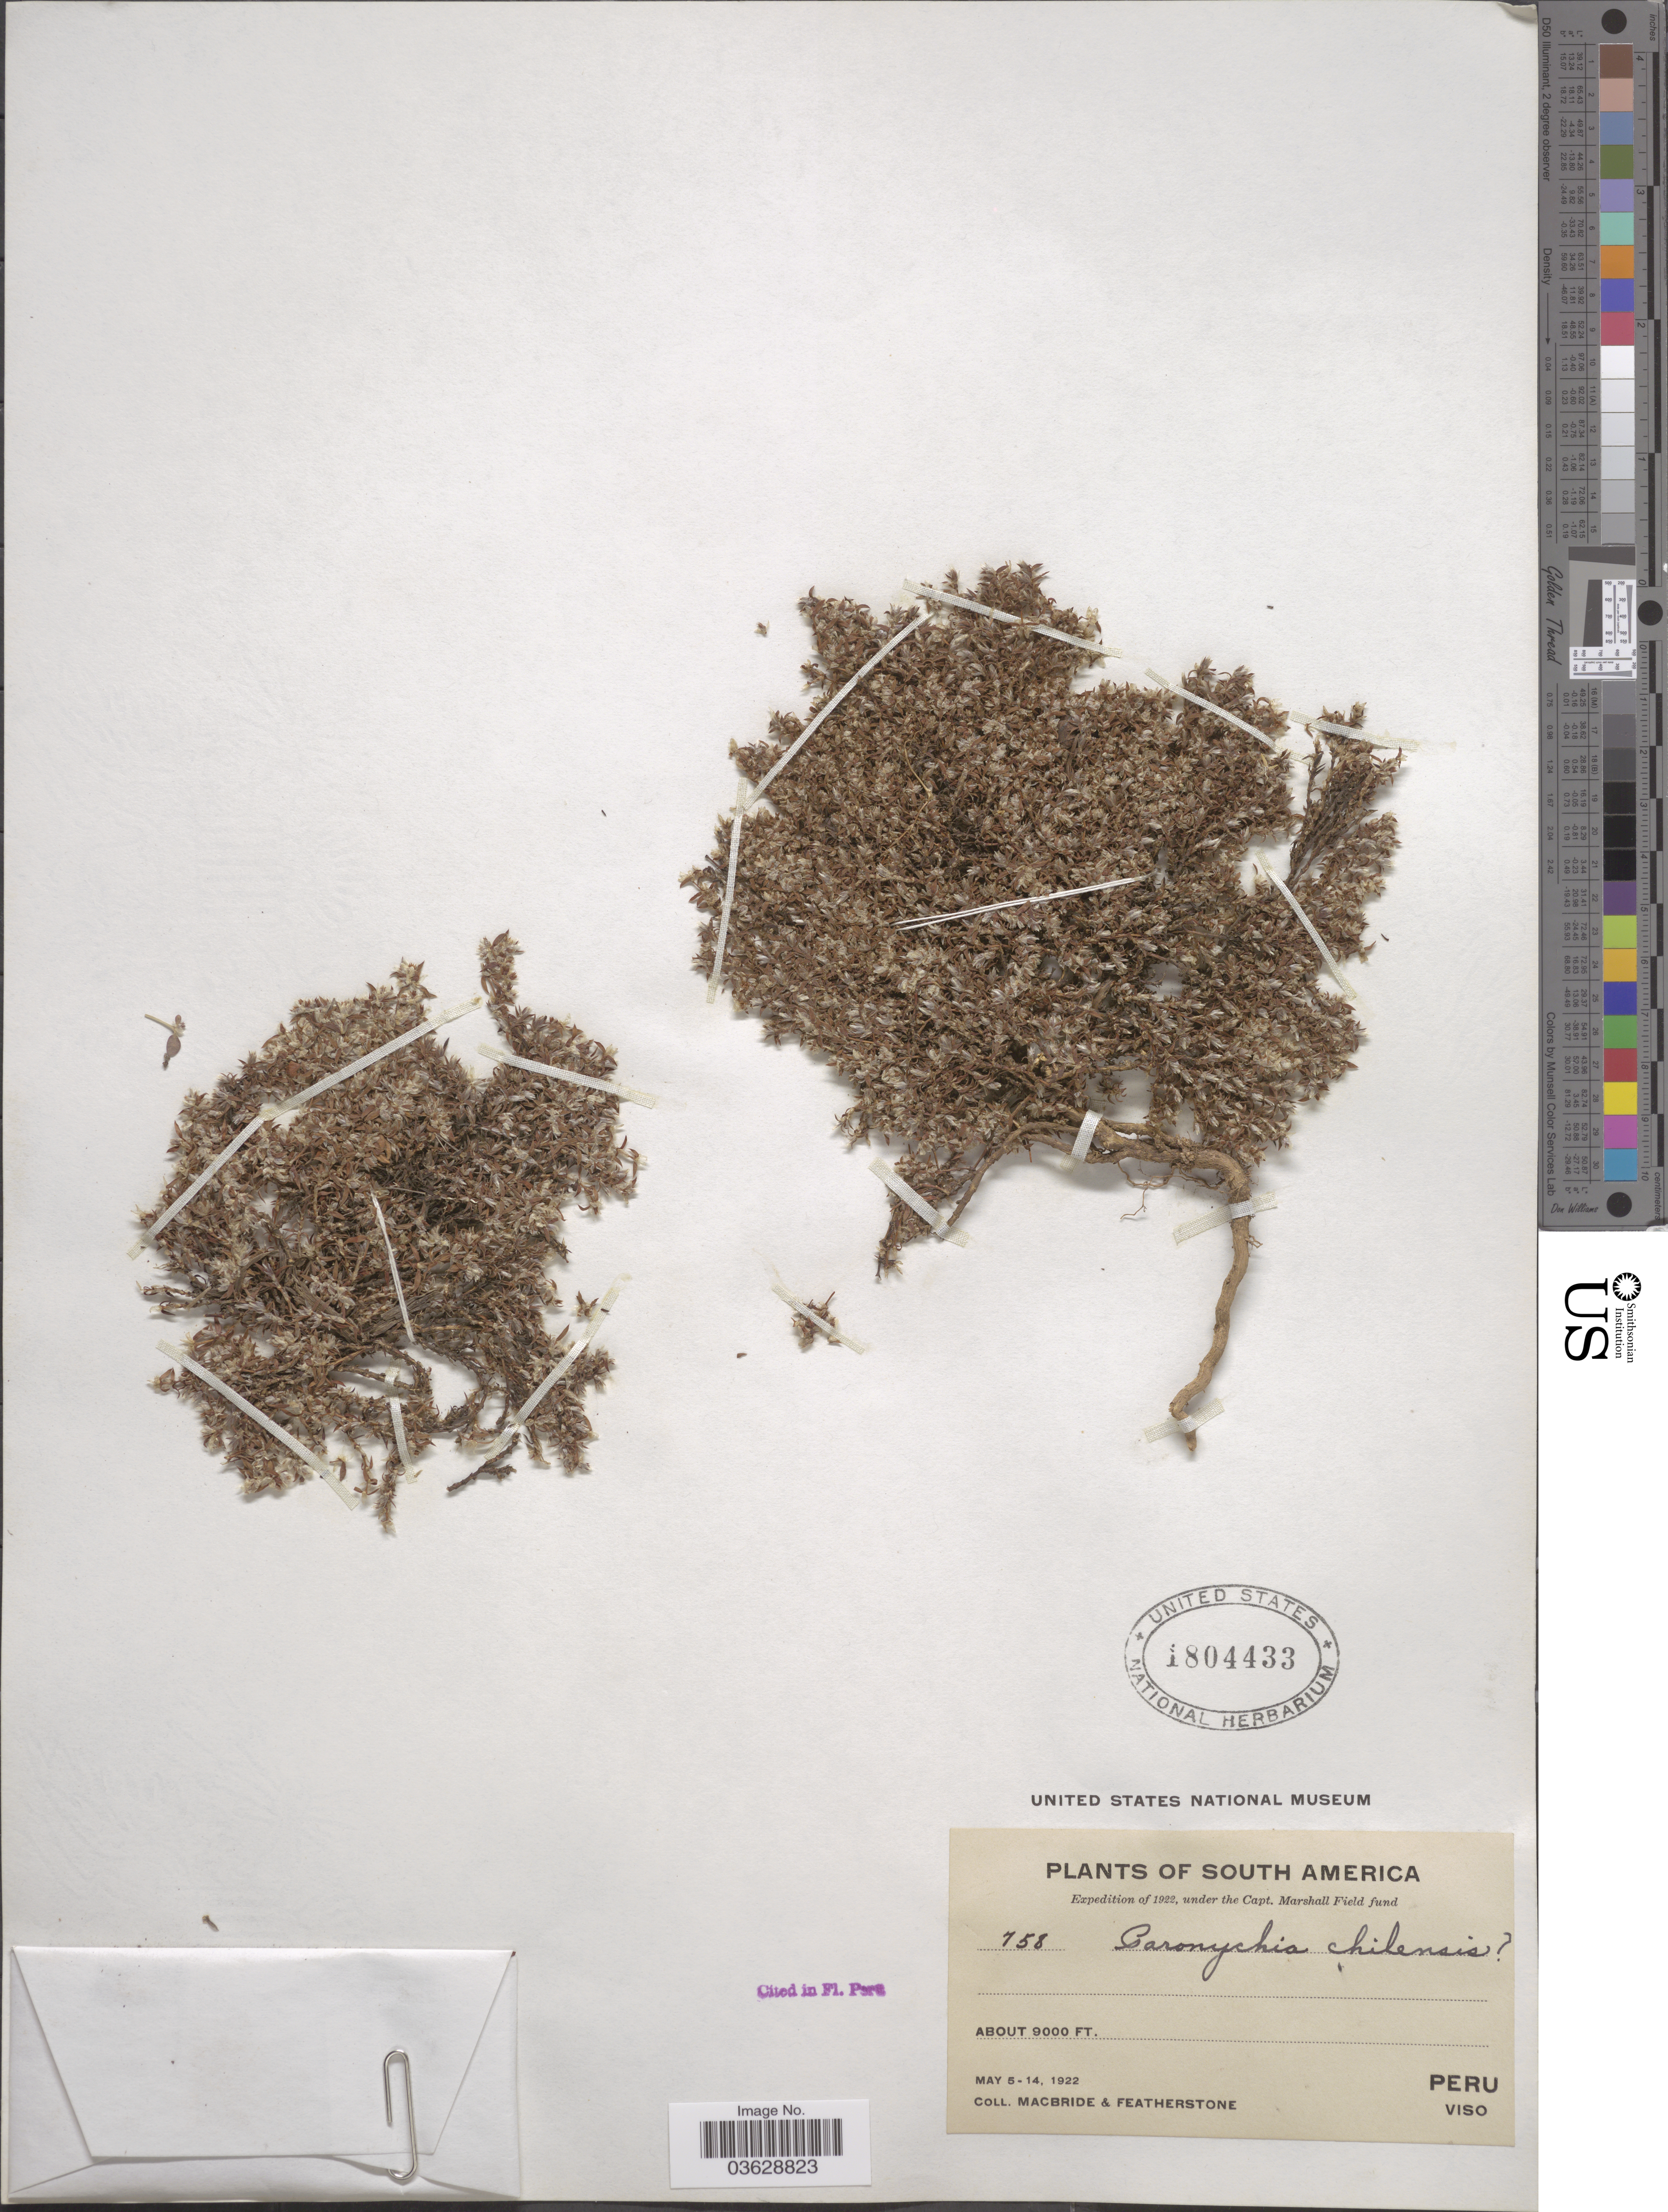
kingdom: Plantae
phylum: Tracheophyta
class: Magnoliopsida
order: Caryophyllales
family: Caryophyllaceae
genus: Paronychia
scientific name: Paronychia communis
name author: Cambess.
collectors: Macbride, -- & -. Featherstone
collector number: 758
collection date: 1922-05-05/1922-05-14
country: Peru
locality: Viso.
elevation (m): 2743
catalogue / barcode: US 1804433